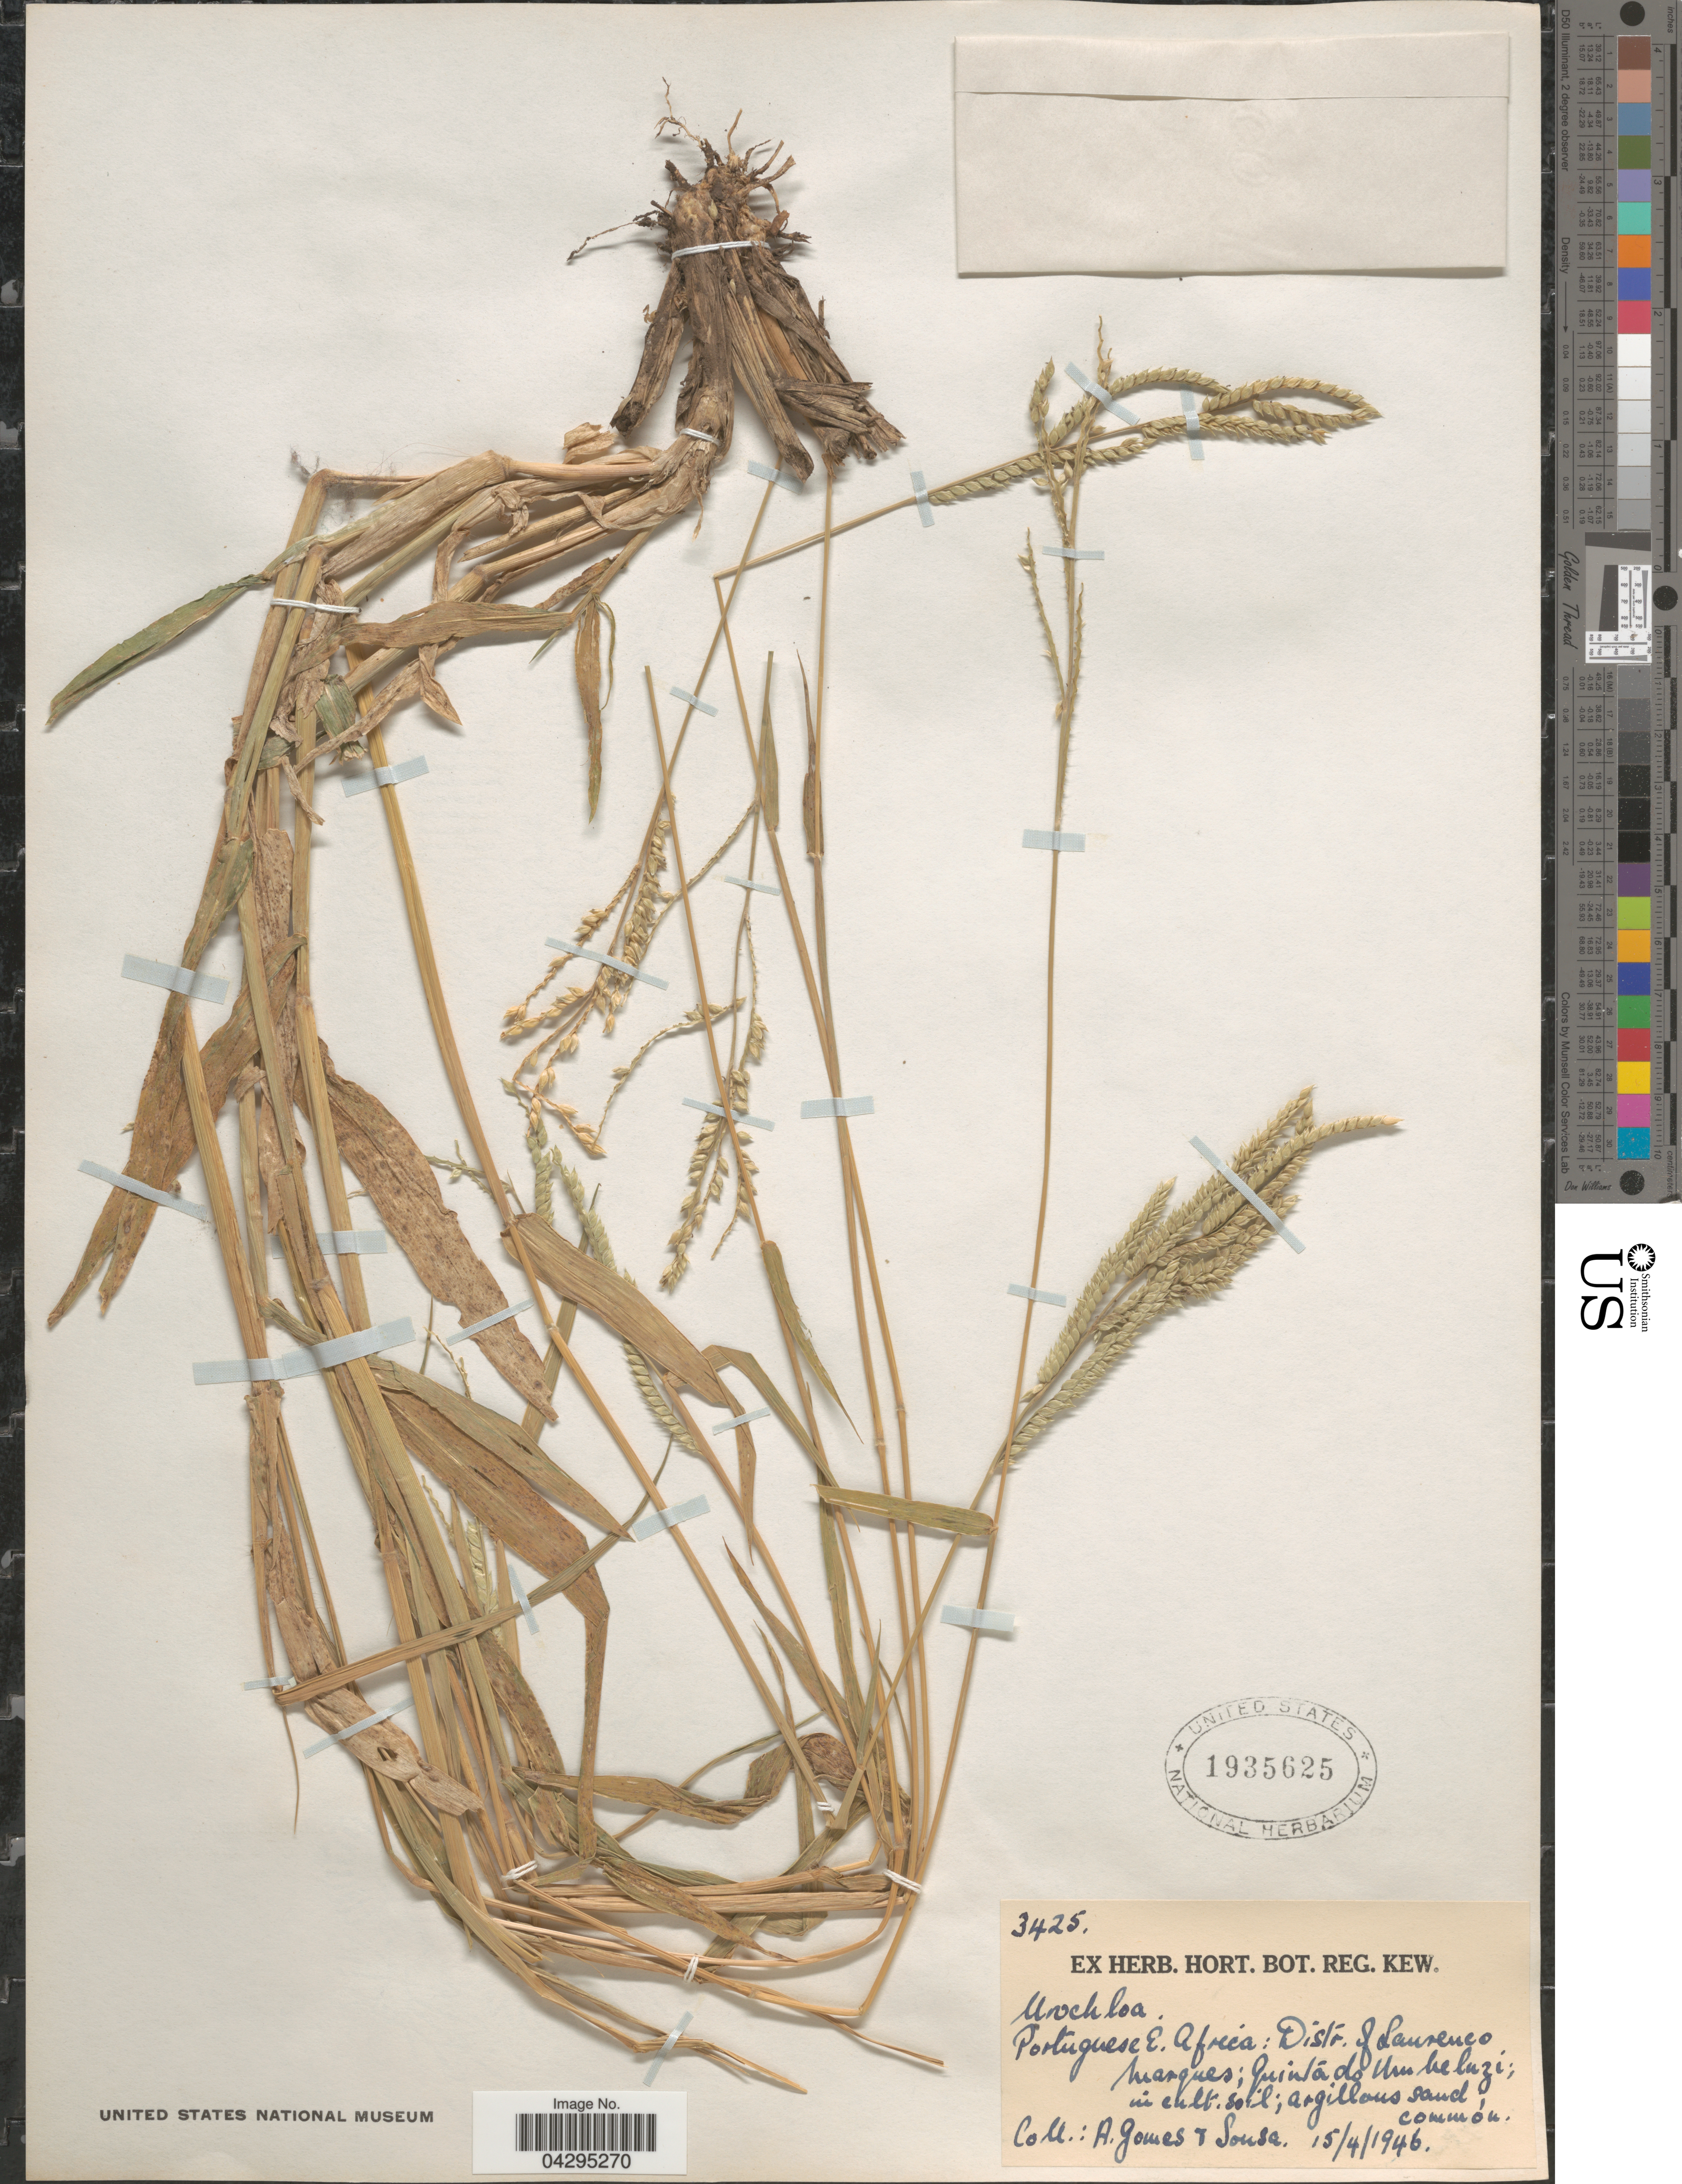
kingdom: Plantae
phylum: Tracheophyta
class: Liliopsida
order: Poales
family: Poaceae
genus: Urochloa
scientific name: Urochloa sp.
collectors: A. Gomes & -. Sousa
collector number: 3425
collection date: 1946-04-15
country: Mozambique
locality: Portuguese E. Africa: Distr. of Saurenco.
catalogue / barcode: US 1935625